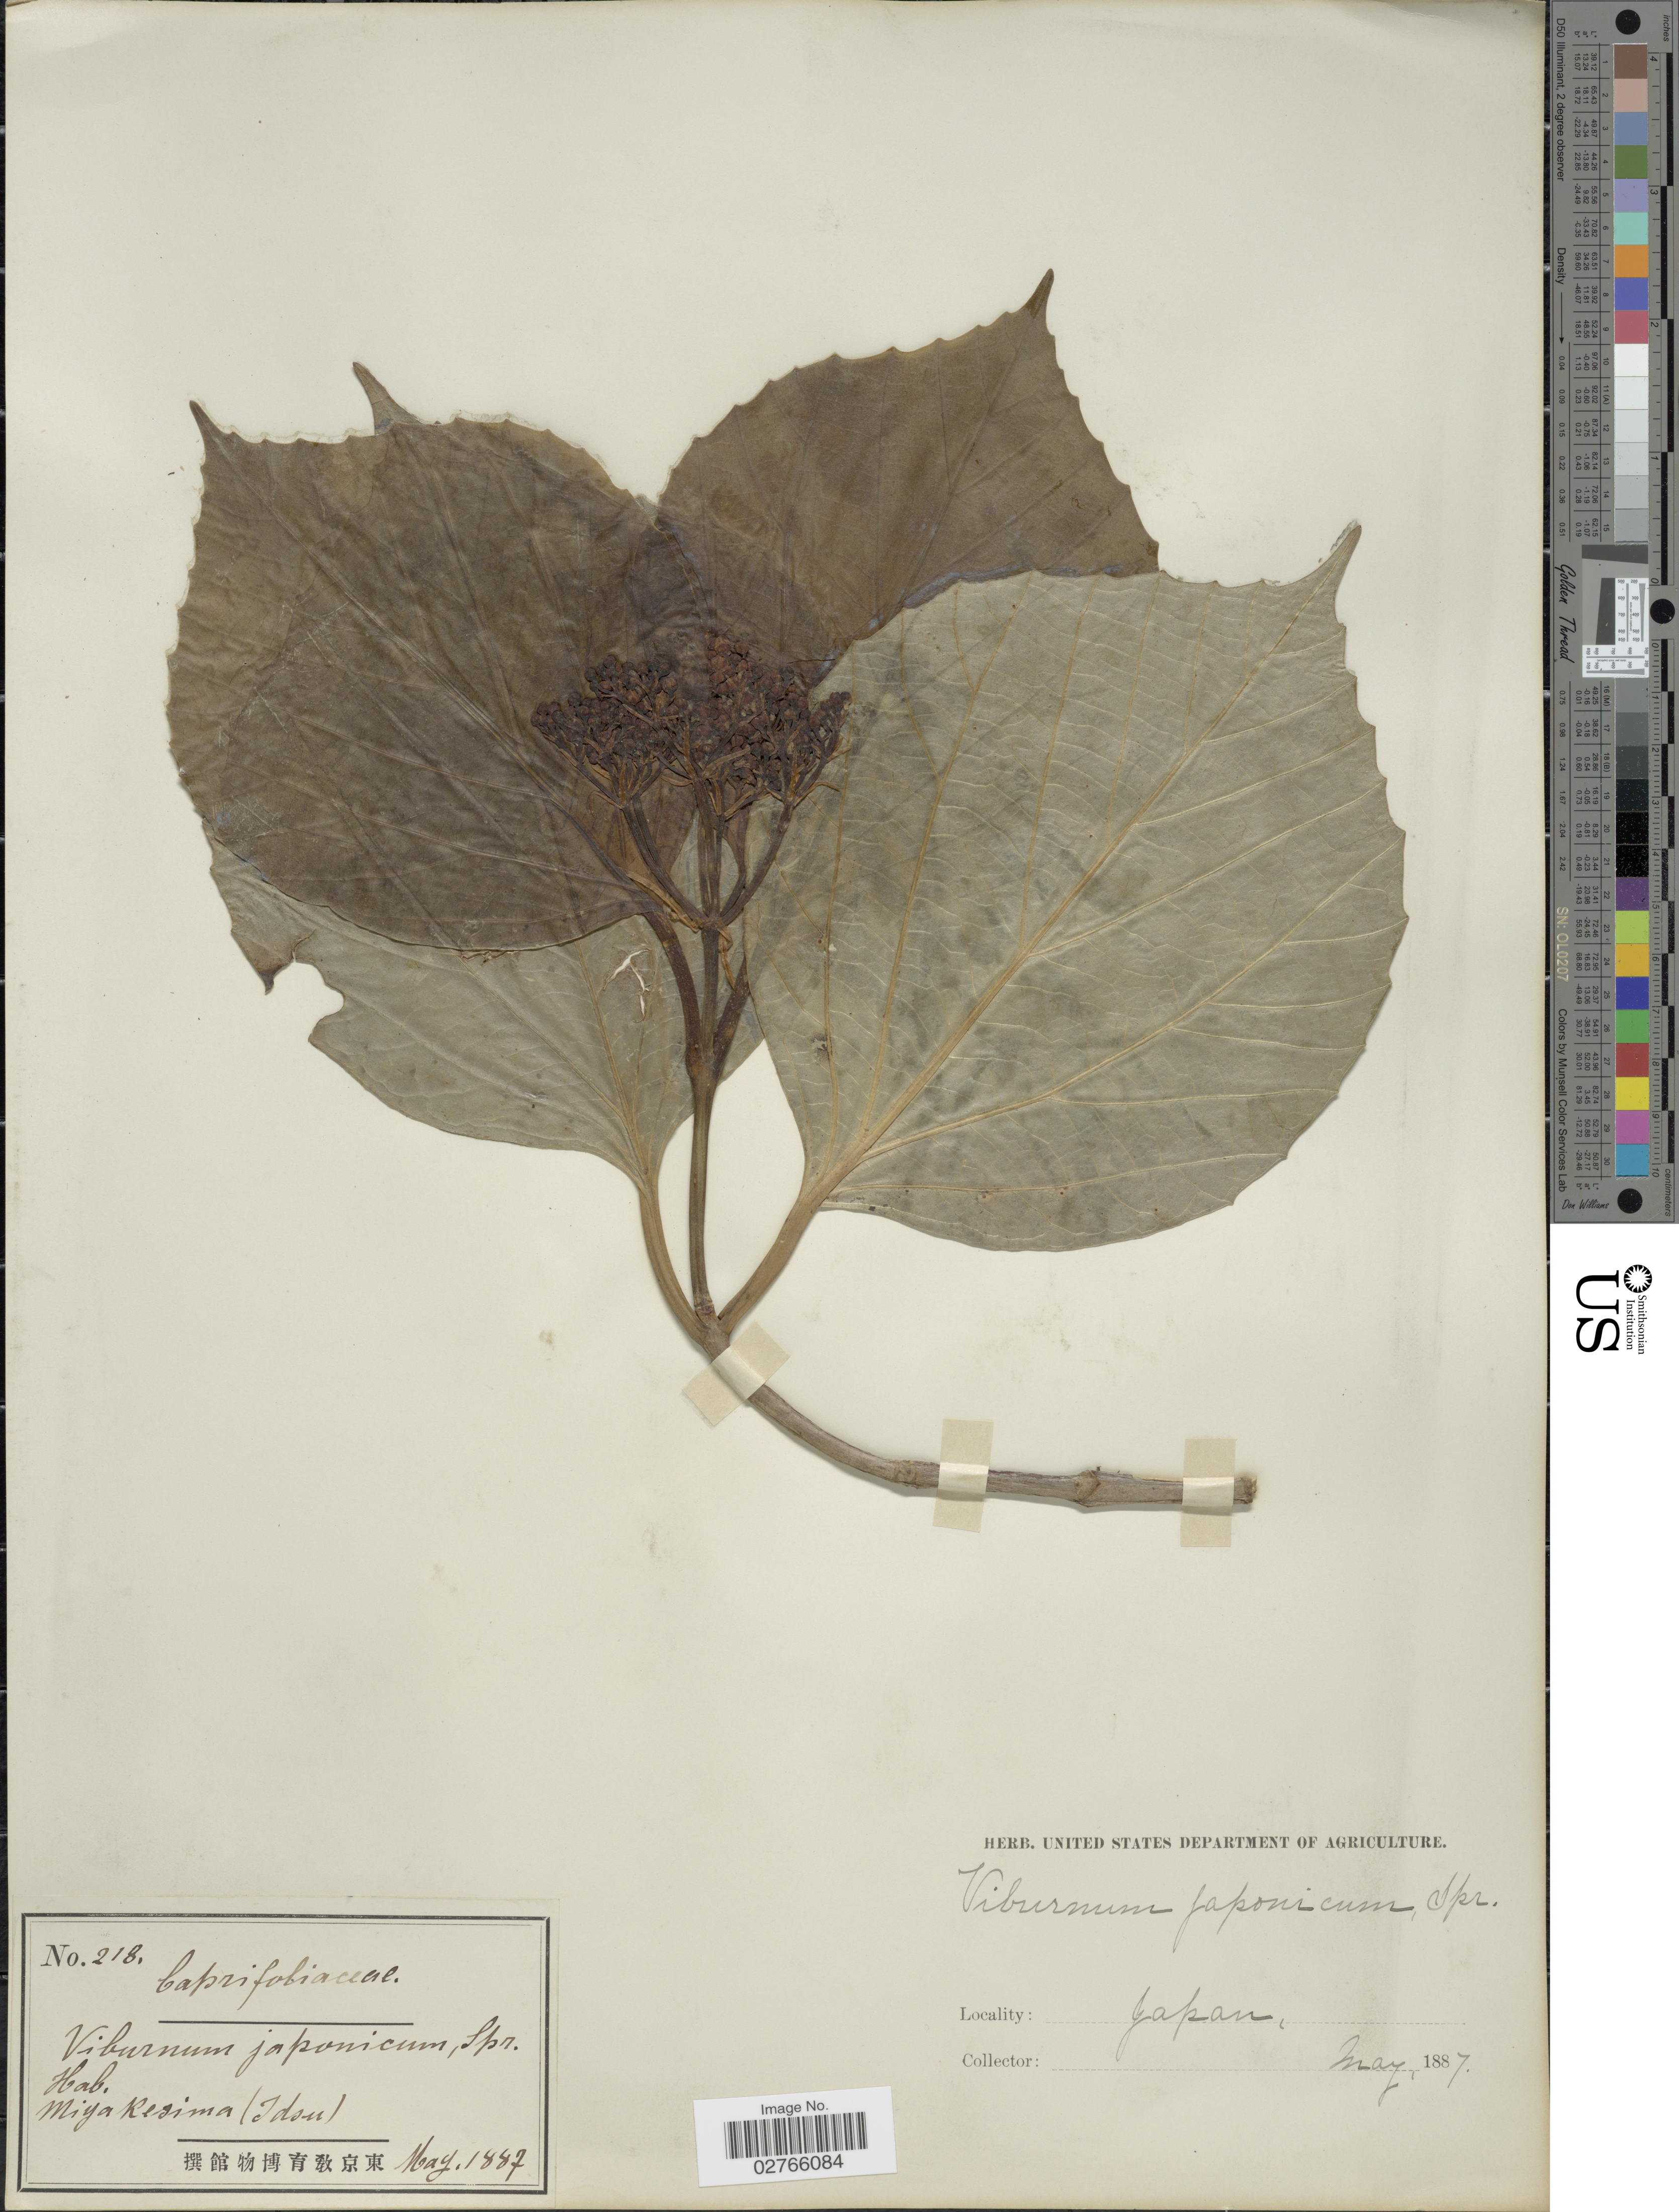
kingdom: Plantae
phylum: Tracheophyta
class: Magnoliopsida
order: Dipsacales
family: Viburnaceae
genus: Viburnum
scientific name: Viburnum japonicum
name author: (Thunb.) C.K. Spreng.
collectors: Facchini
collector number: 218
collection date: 1887-05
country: Japan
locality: Miyakesima (Idsu).